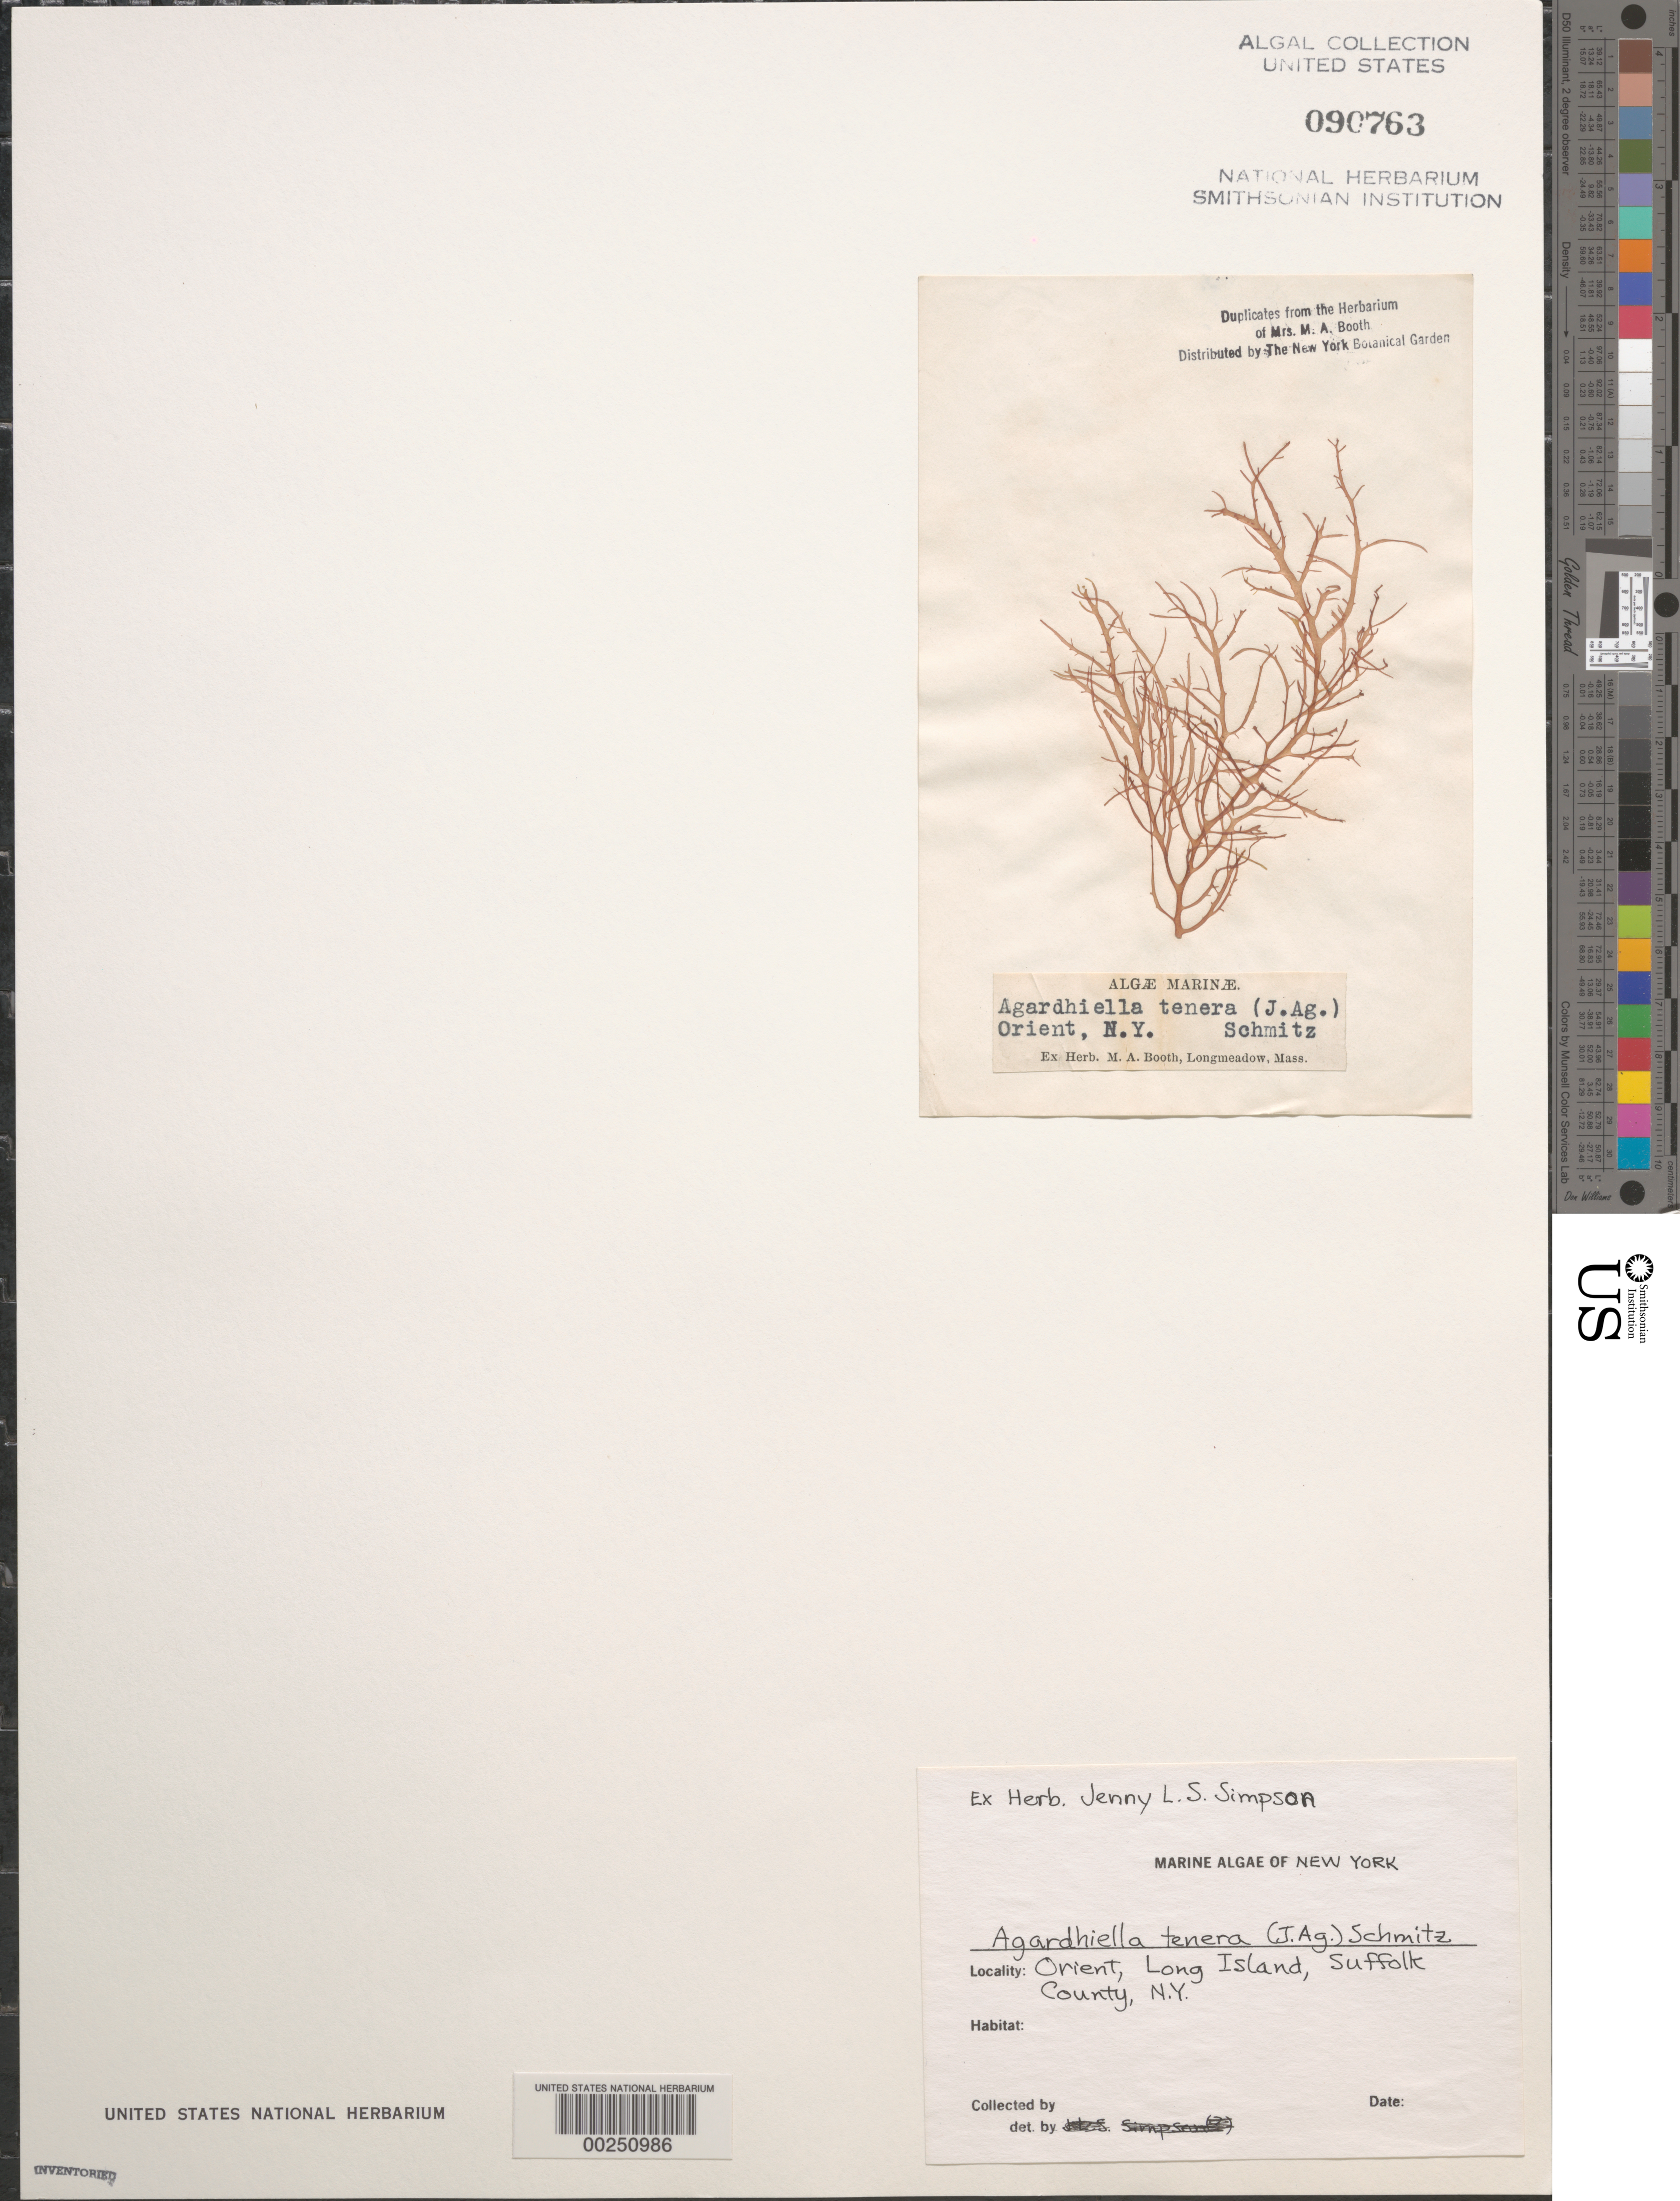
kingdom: Plantae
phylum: Rhodophyta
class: Florideophyceae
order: Gigartinales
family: Solieriaceae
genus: Agardhiella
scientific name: Agardhiella tenera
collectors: M. Booth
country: United States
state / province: New York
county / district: Suffolk County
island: Long Island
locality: Orient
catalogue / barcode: US 90763